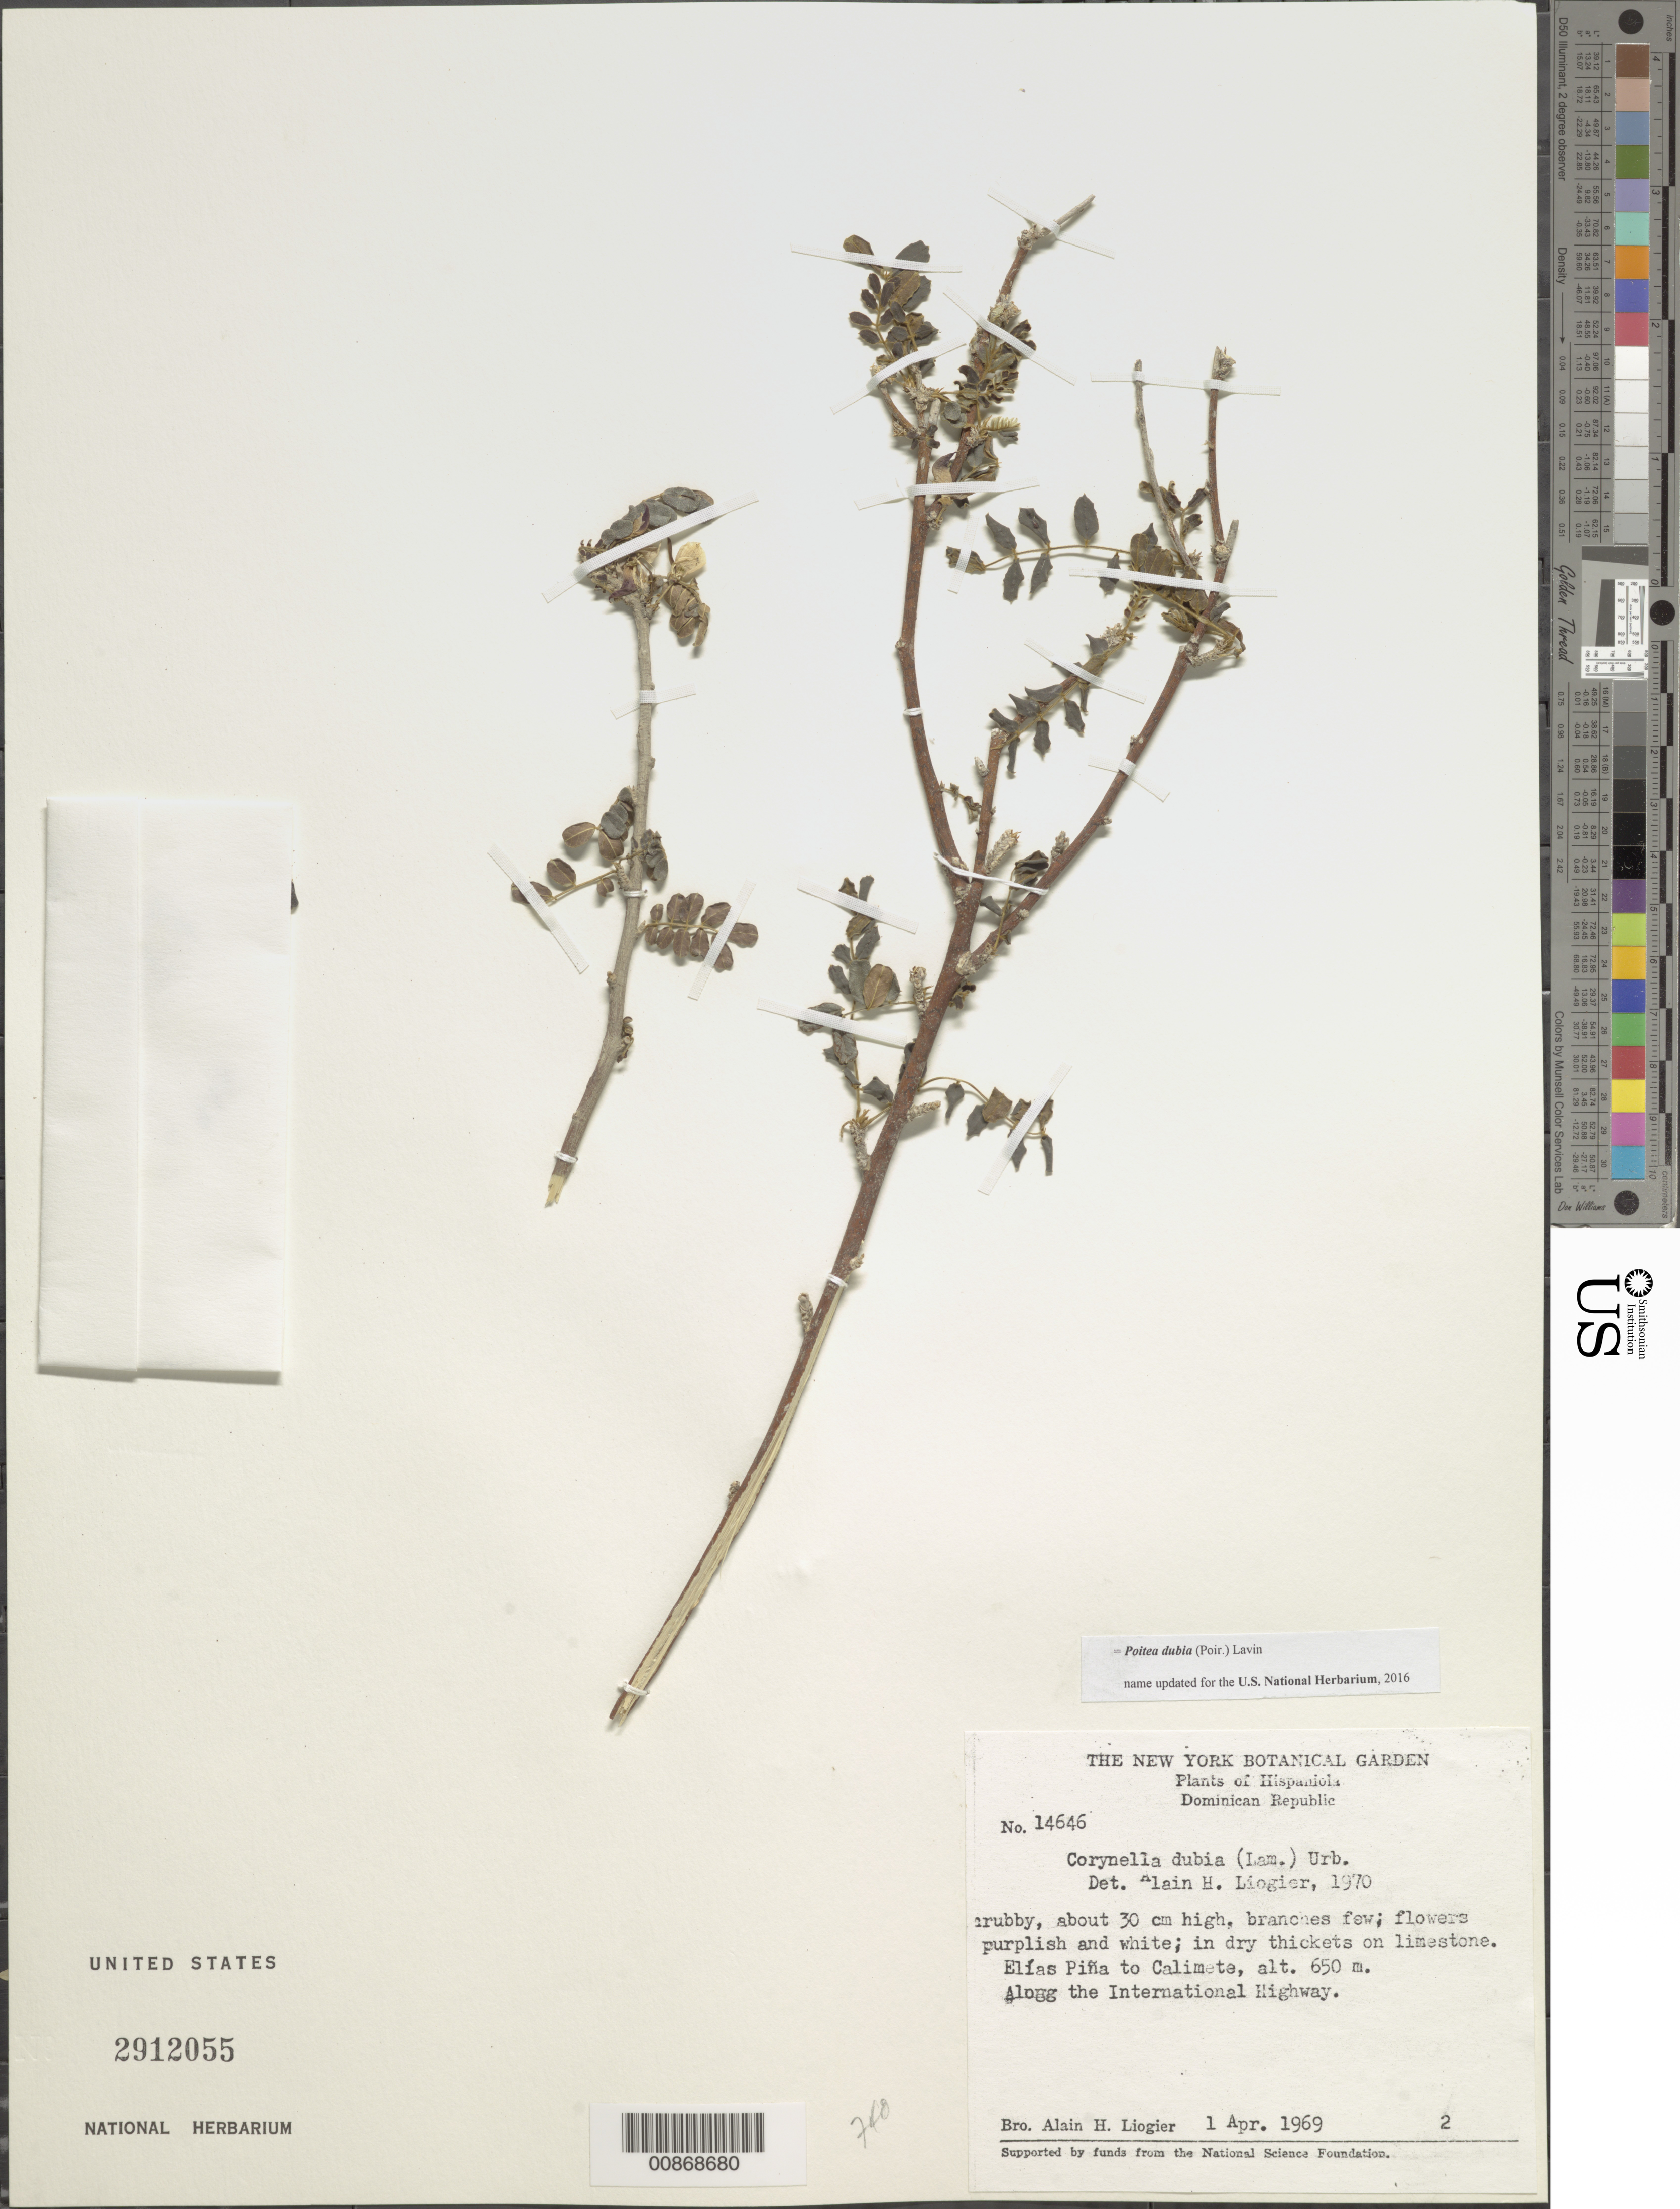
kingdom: Plantae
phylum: Tracheophyta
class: Magnoliopsida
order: Fabales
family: Fabaceae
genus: Poitea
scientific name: Poitea dubia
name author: (Poir.) Lavin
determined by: Liogier, Alain H.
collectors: A. H. Liogier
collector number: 14646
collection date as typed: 01 Apr 1969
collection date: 1969-04-01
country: Dominican Republic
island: Hispaniola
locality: Elías Piña to Calimete, along the International Highway.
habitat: In dry thickets on limestone.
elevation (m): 650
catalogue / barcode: US 2912055